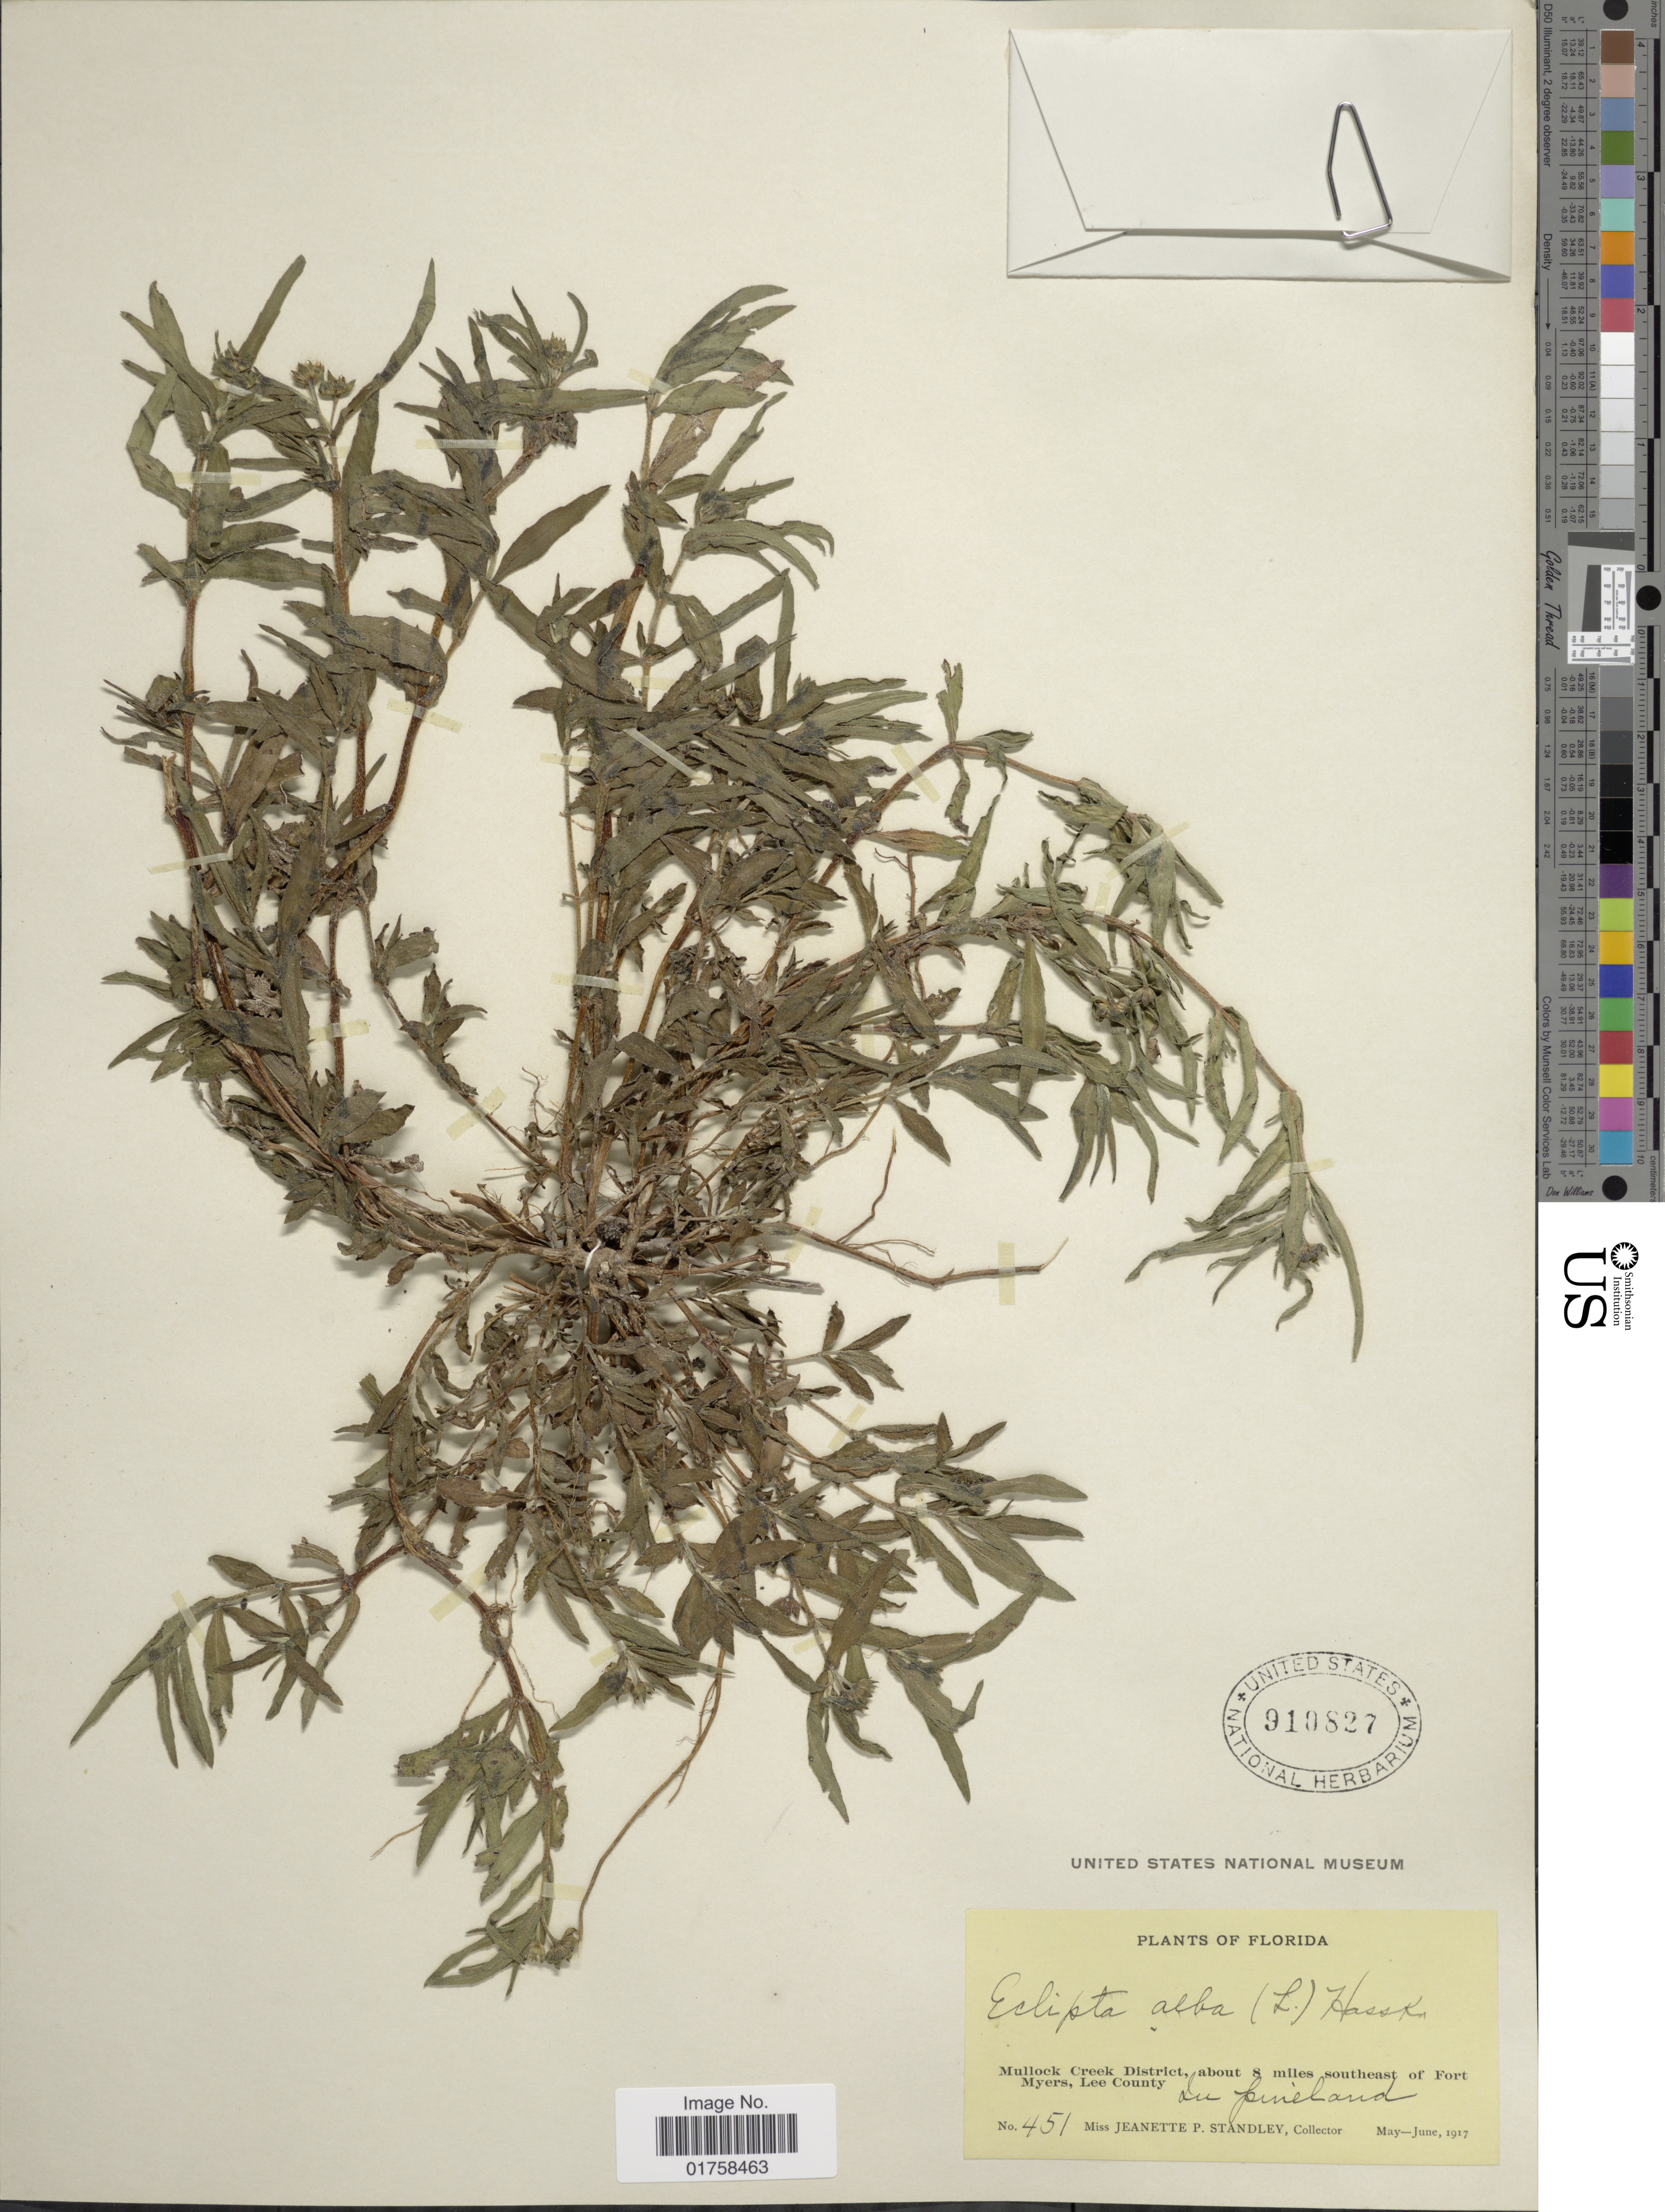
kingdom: Plantae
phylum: Tracheophyta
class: Magnoliopsida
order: Asterales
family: Asteraceae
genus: Eclipta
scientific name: Eclipta alba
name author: (L.) Hassk.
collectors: J. P. Standley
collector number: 451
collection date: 1917-05/1917-06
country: United States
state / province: Florida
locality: Mullock Creek District, about 8 miles southeast of Fort Myers, Lee County, In pineland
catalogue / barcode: US 910827